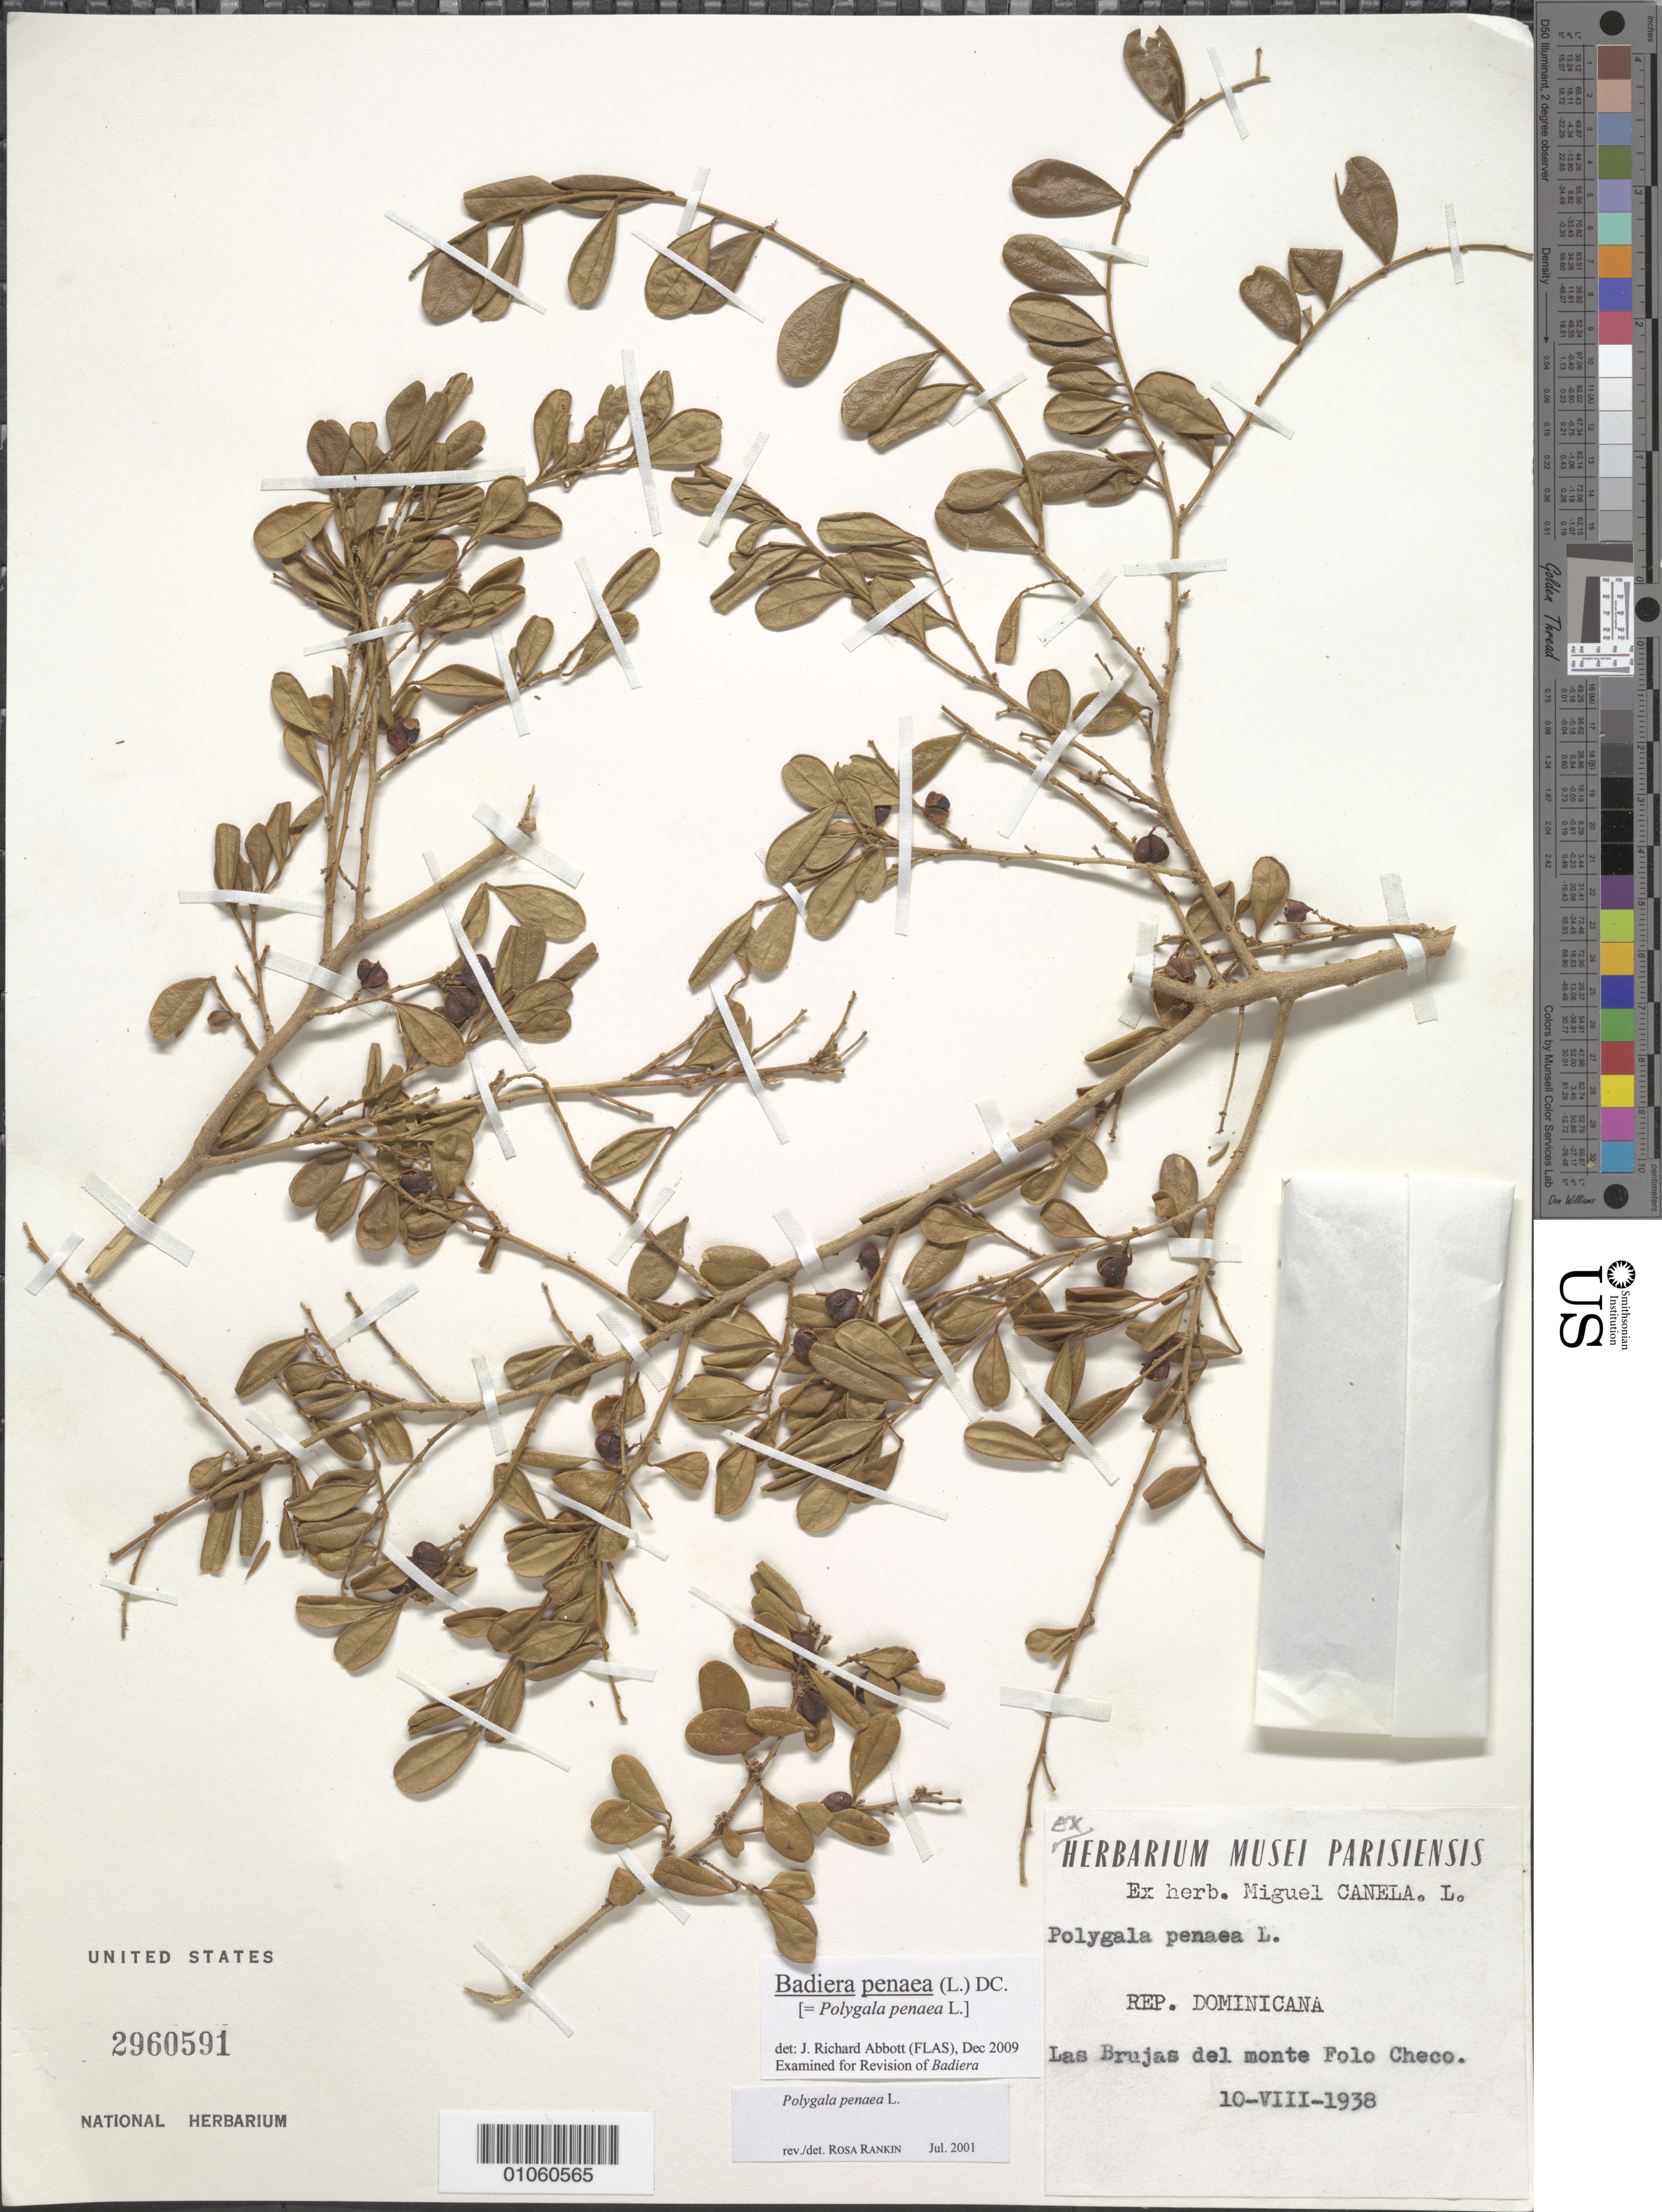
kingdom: Plantae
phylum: Tracheophyta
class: Magnoliopsida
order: Fabales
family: Polygalaceae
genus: Badiera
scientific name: Badiera penaea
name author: (L.) DC.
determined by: Abbott, J. R., (FLAS)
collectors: M. Canela Lazaro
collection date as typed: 10 Aug 1938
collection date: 1938-08-10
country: Dominican Republic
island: Hispaniola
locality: Las Brujas del monte Folo Checo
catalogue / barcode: US 2960591